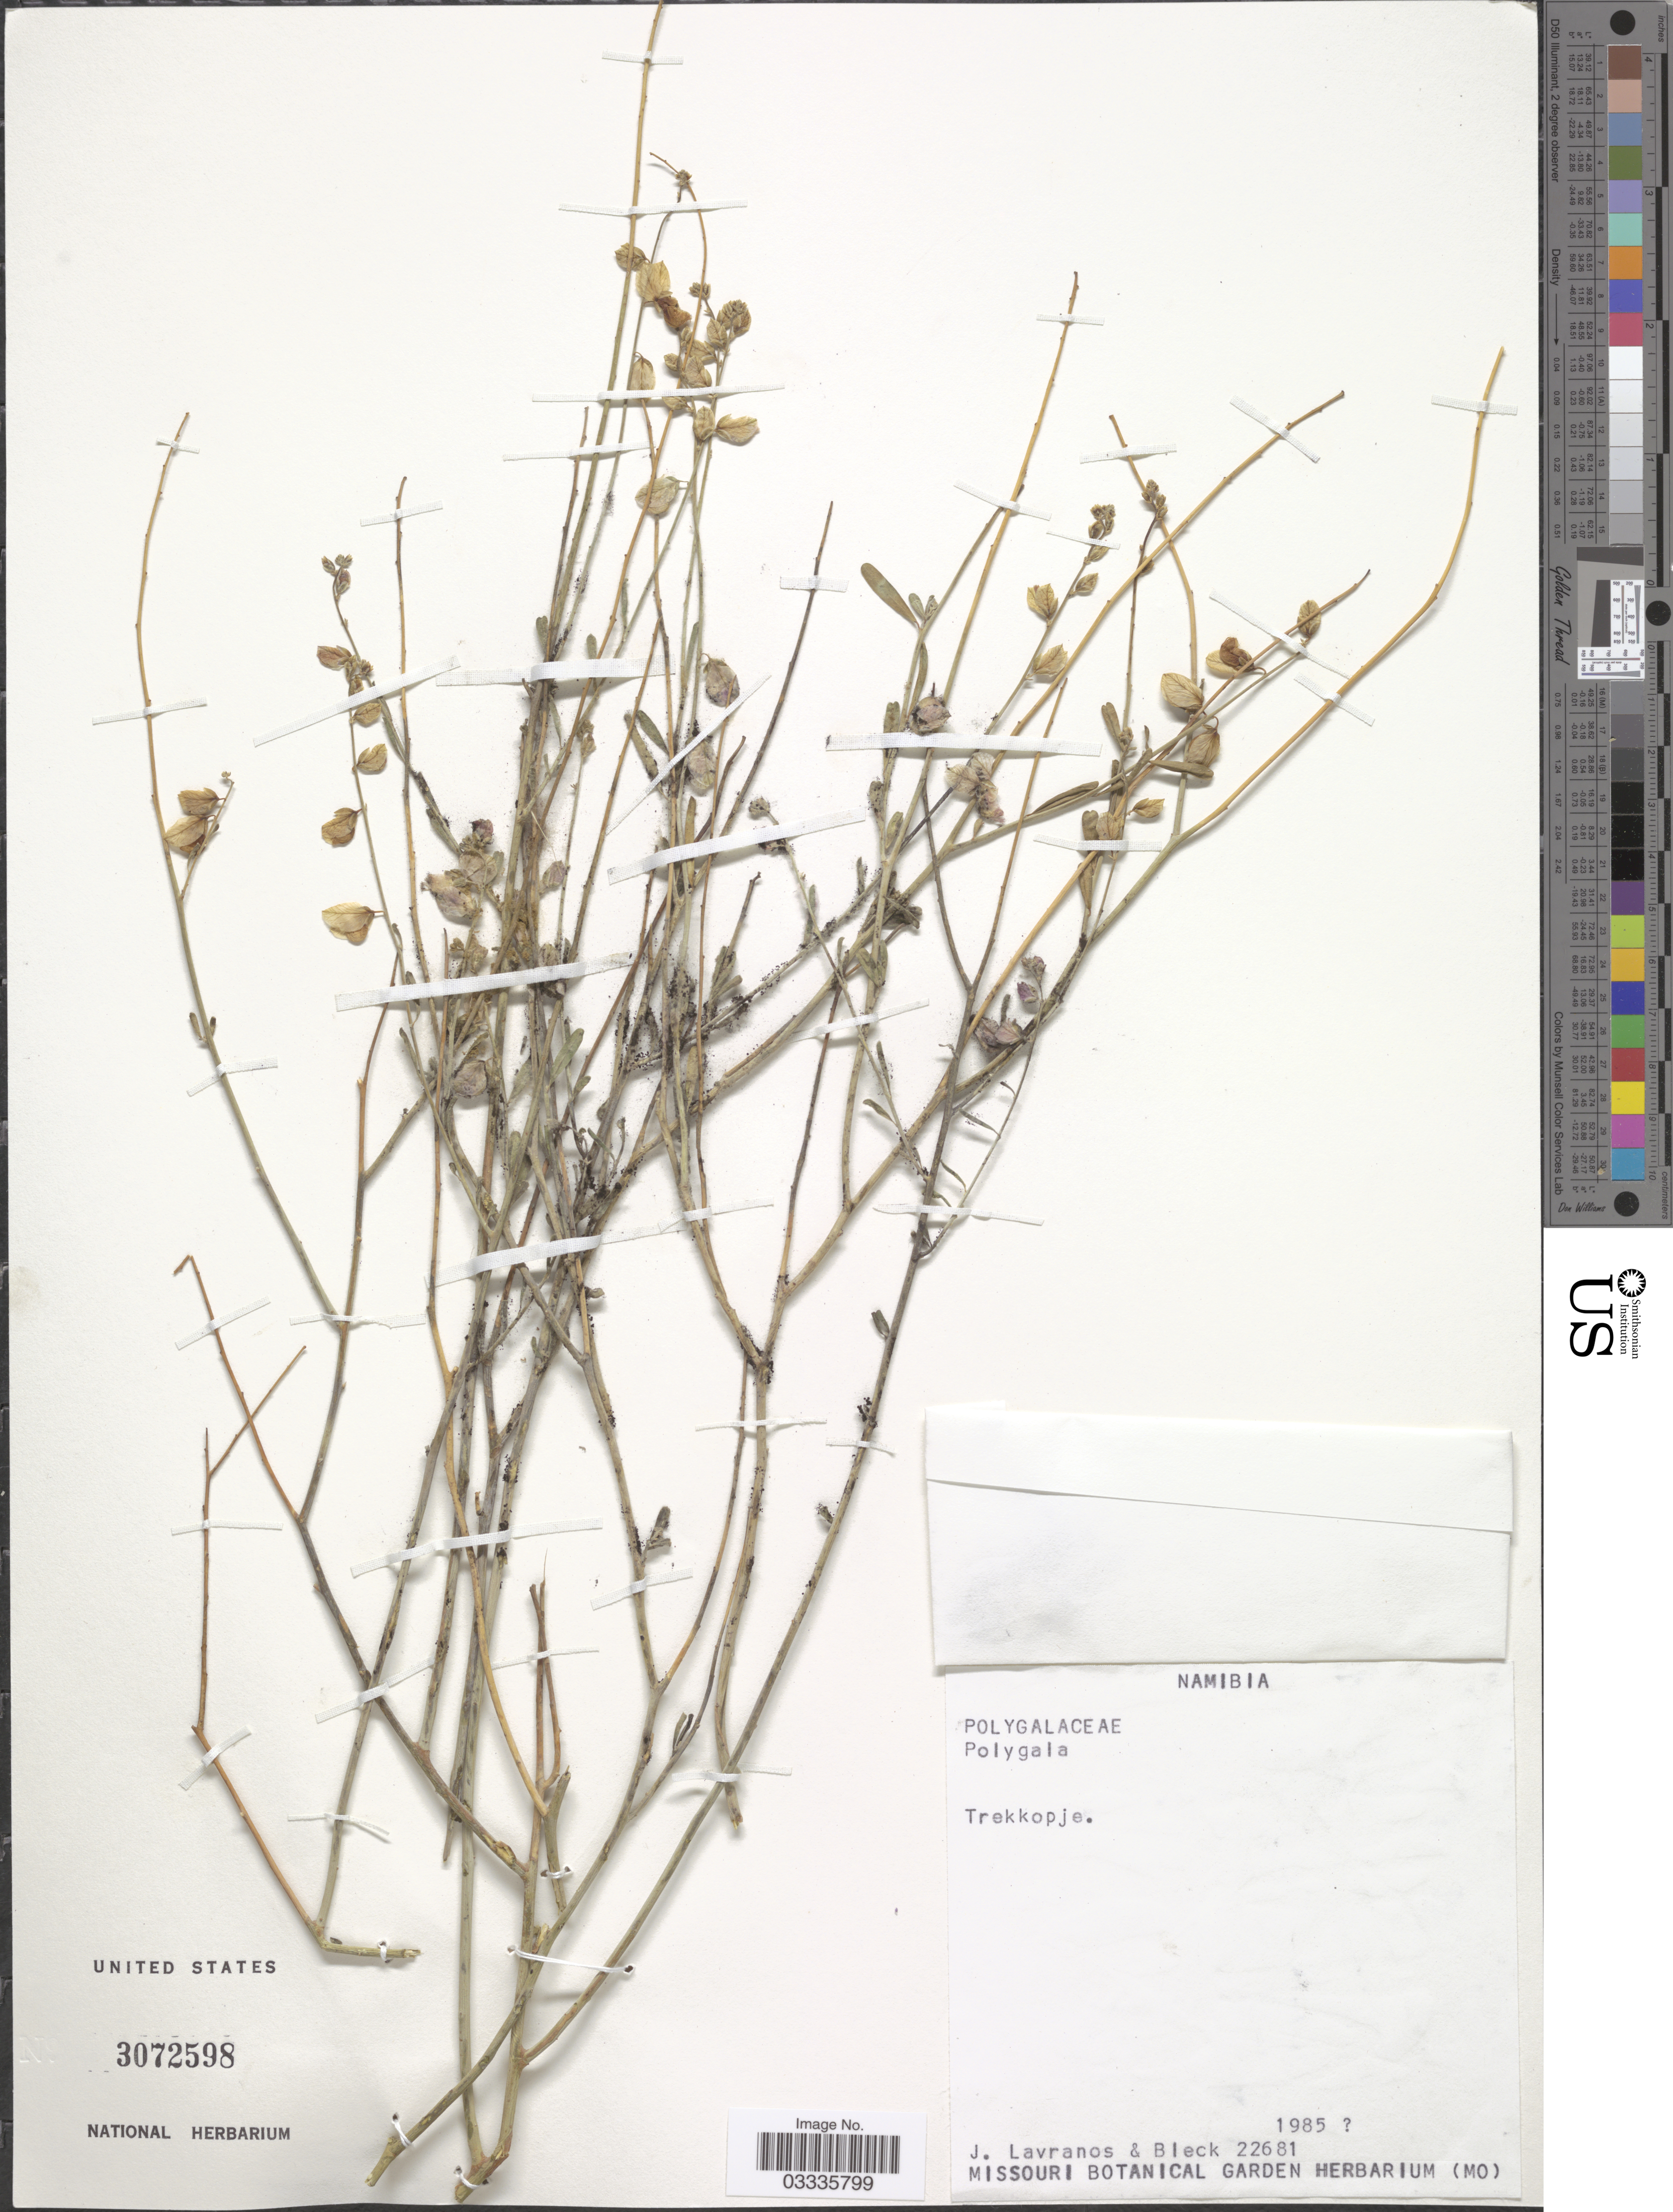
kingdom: Plantae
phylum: Tracheophyta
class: Magnoliopsida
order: Fabales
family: Polygalaceae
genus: Polygala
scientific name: Polygala sp.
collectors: J. Lavranos & -. Bleck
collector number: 22681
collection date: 1985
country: Namibia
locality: Trekkopje.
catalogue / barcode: US 3072598